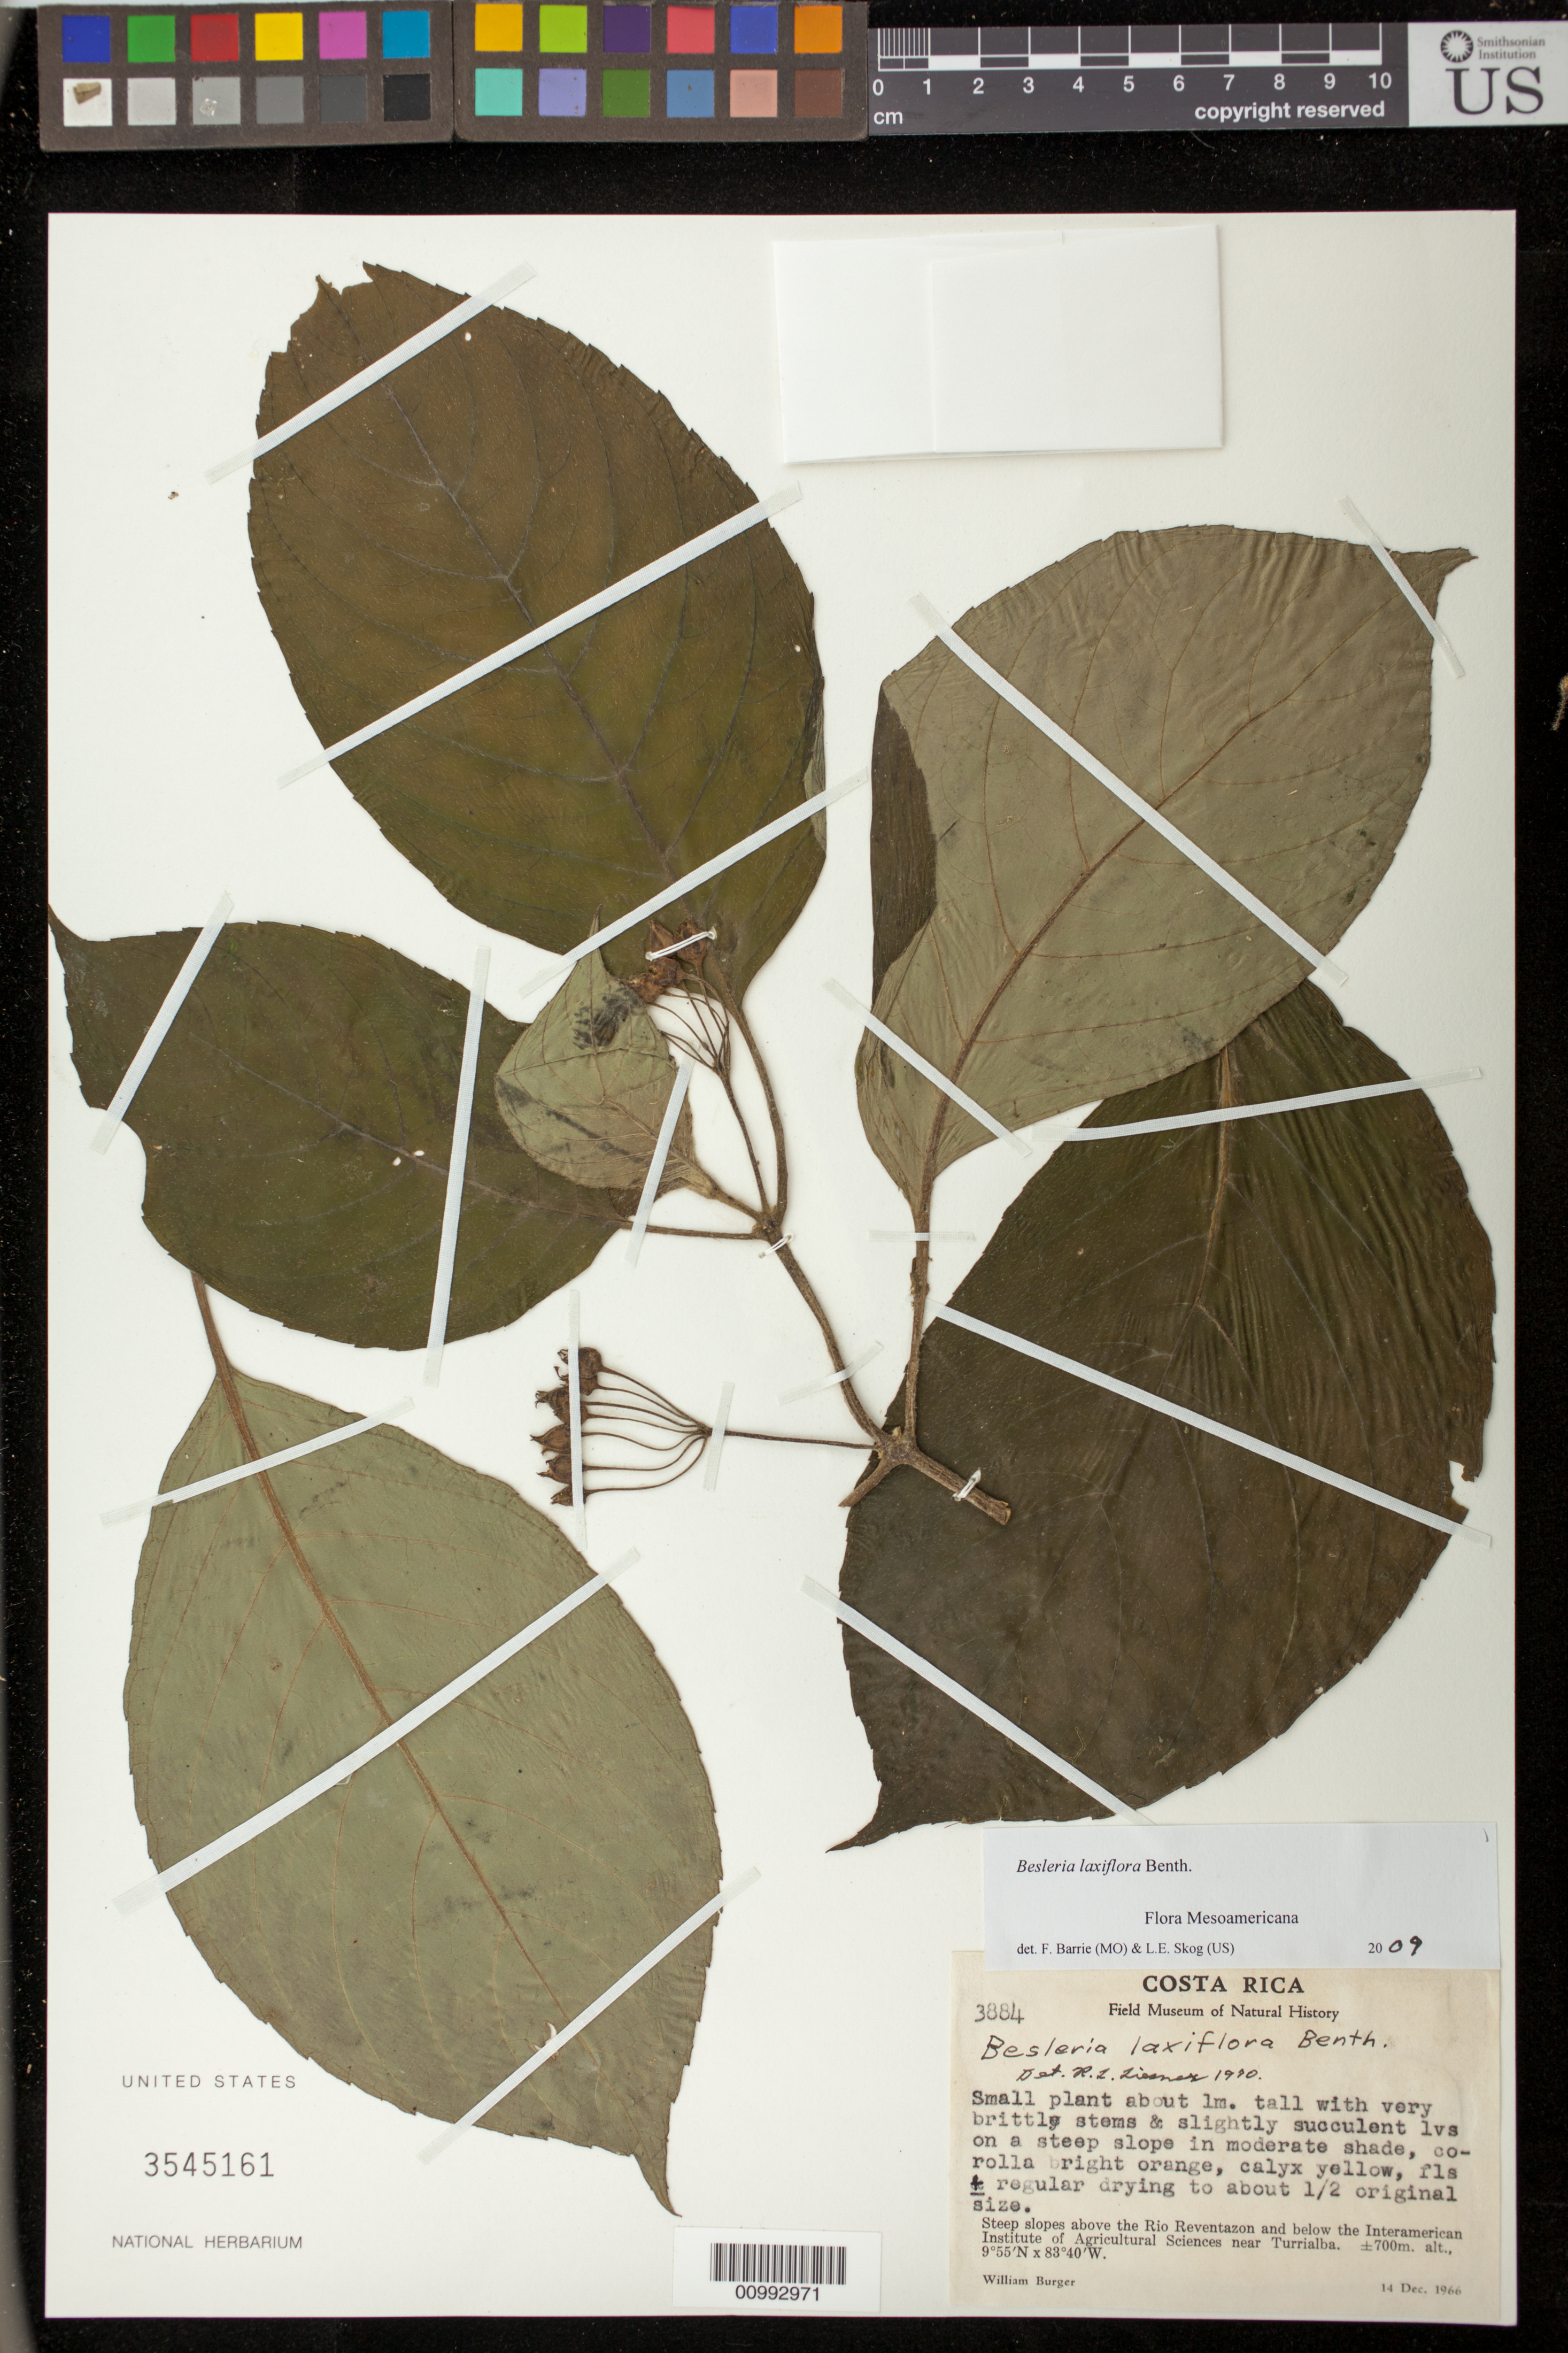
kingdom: Plantae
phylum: Tracheophyta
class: Magnoliopsida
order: Lamiales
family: Gesneriaceae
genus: Besleria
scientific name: Besleria laxiflora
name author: Benth.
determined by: Barrie, F. R.; Skog, Laurence E.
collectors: W. Burger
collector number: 3884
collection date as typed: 14 Dec 1966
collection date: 1966-12-14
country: Costa Rica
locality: Steep slopes above the Rio Reventazon and below the Interamerican Institute of Agricultural Sciences near Turrialba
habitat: On a steep slope in moderate shade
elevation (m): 700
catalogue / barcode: US 3545161